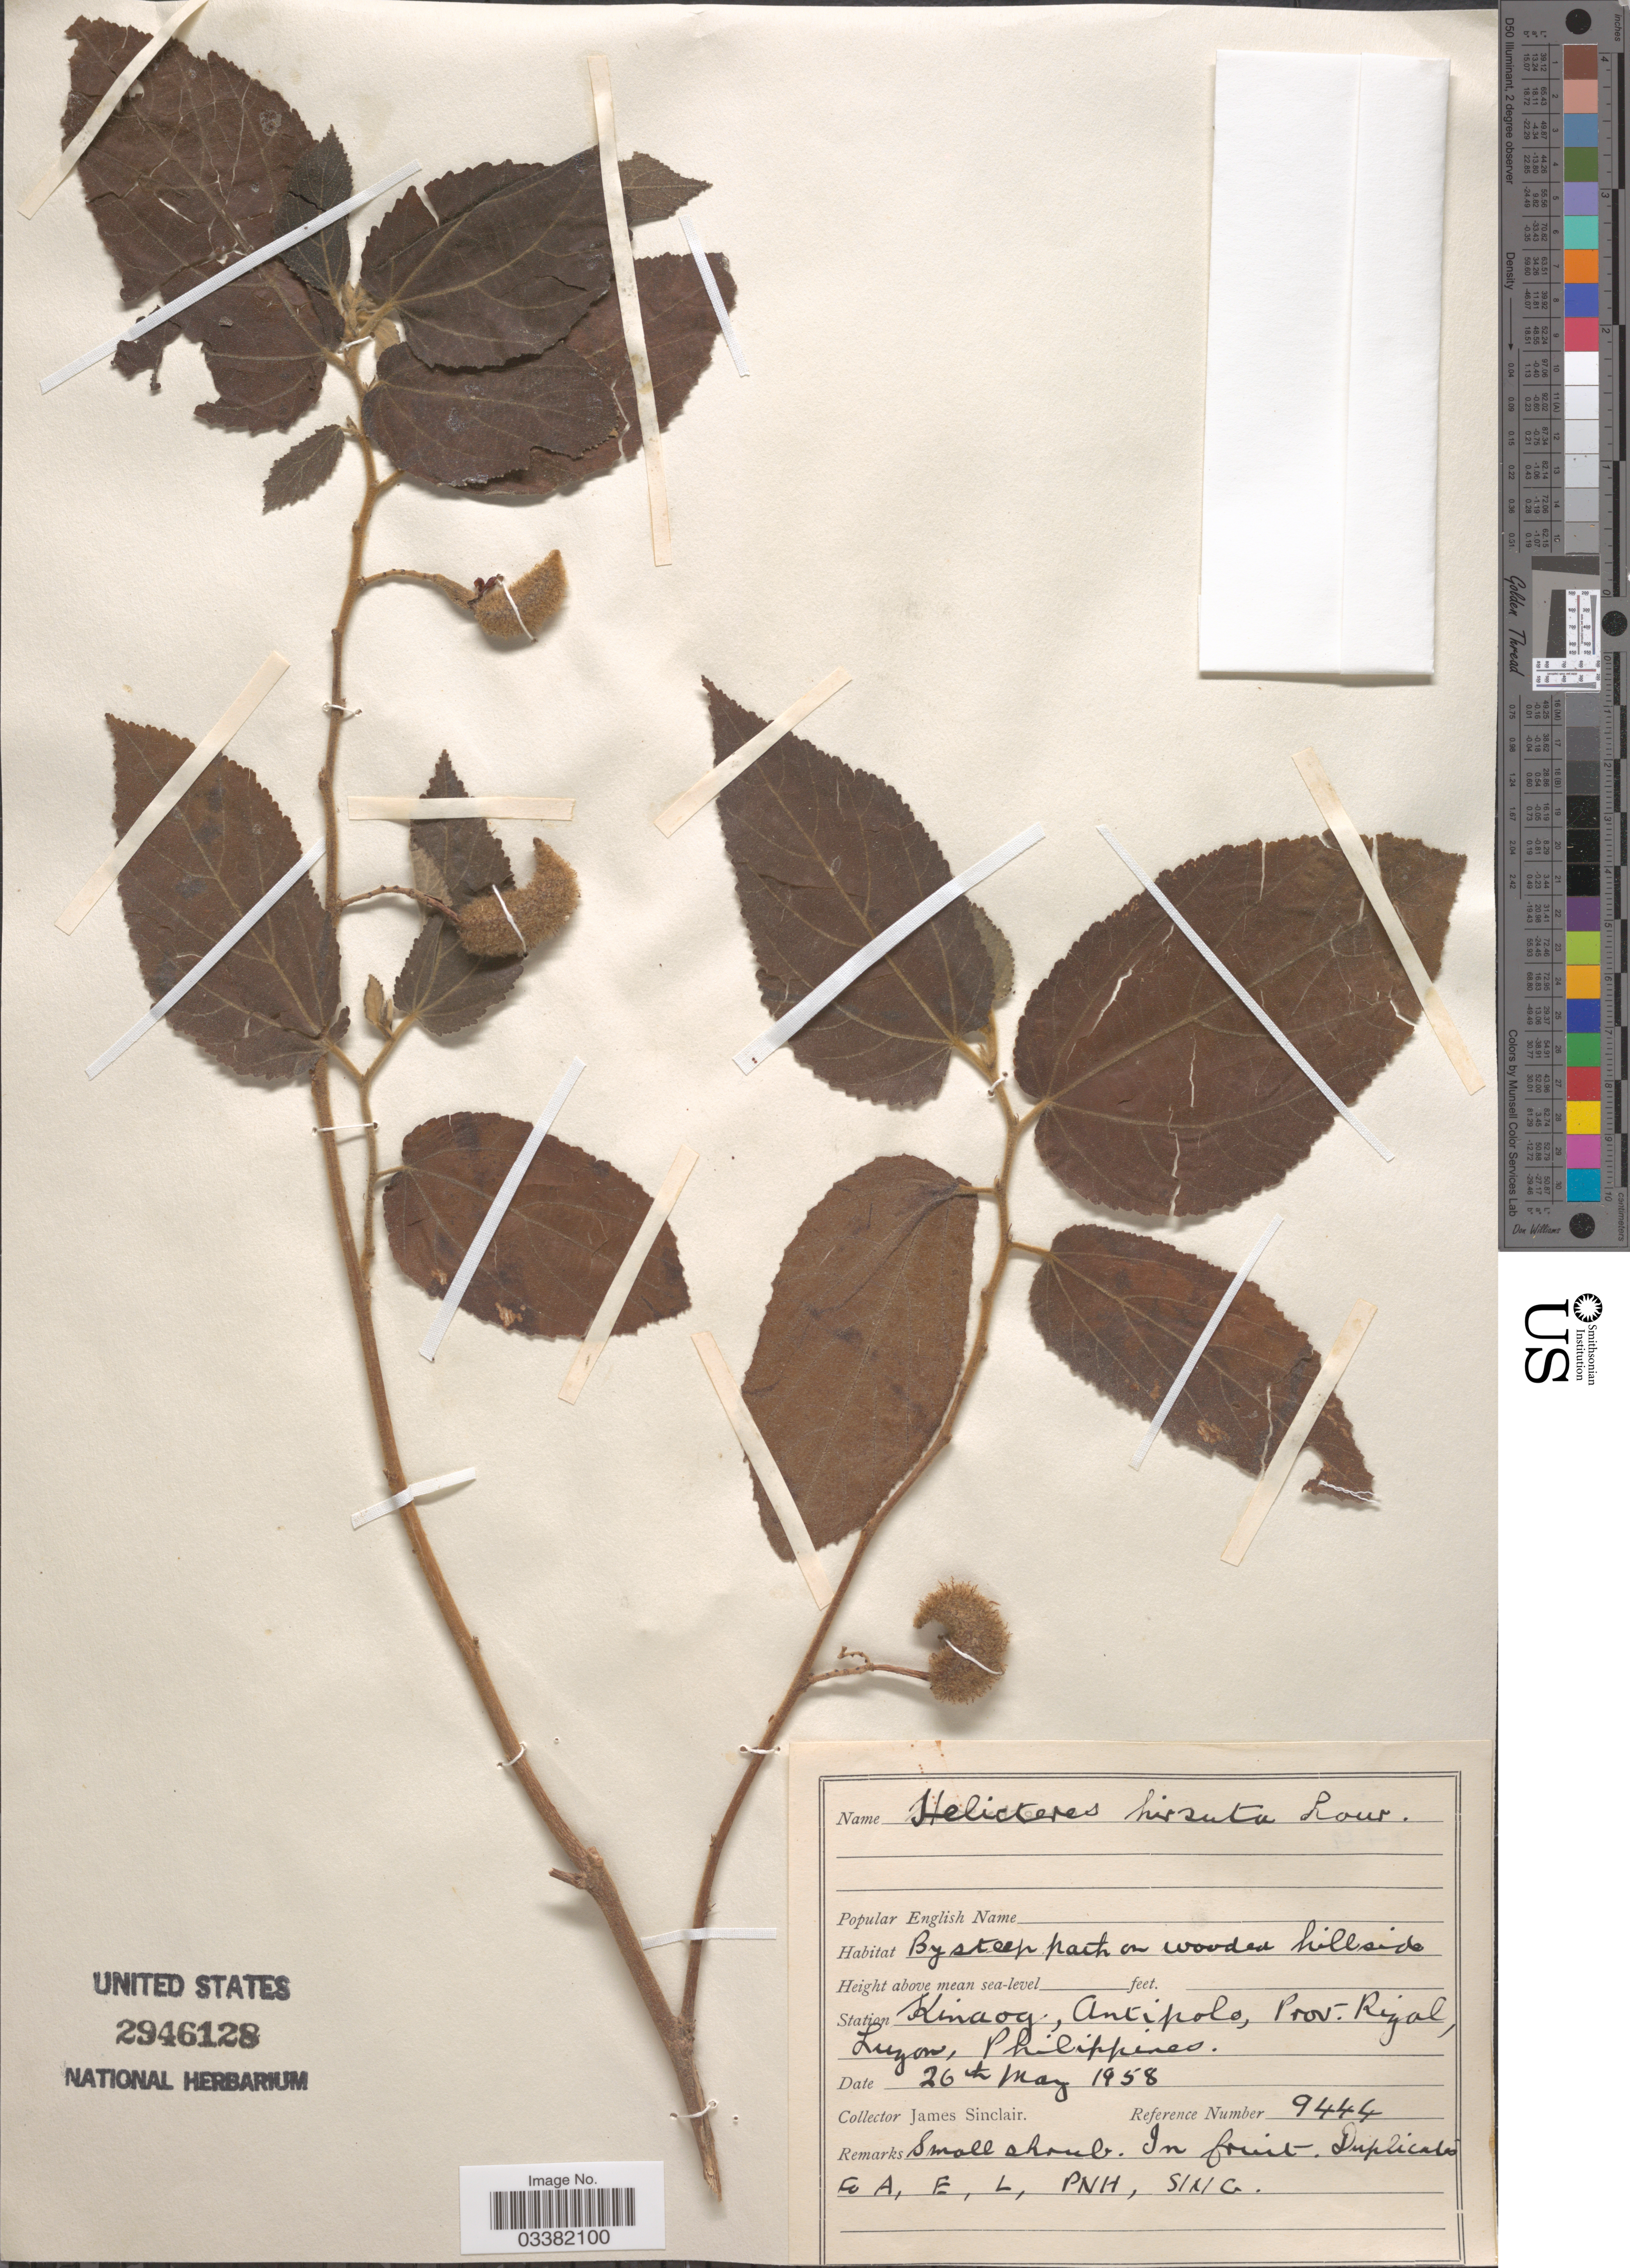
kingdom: Plantae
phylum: Tracheophyta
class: Magnoliopsida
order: Malvales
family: Malvaceae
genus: Helicteres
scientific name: Helicteres hirsuta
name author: Lour.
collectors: J. Sinclair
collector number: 9444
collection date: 1958-05-26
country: Philippines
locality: Station Kinaog, Antipolo, Prov. Rizal, Luzon.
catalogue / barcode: US 2946128